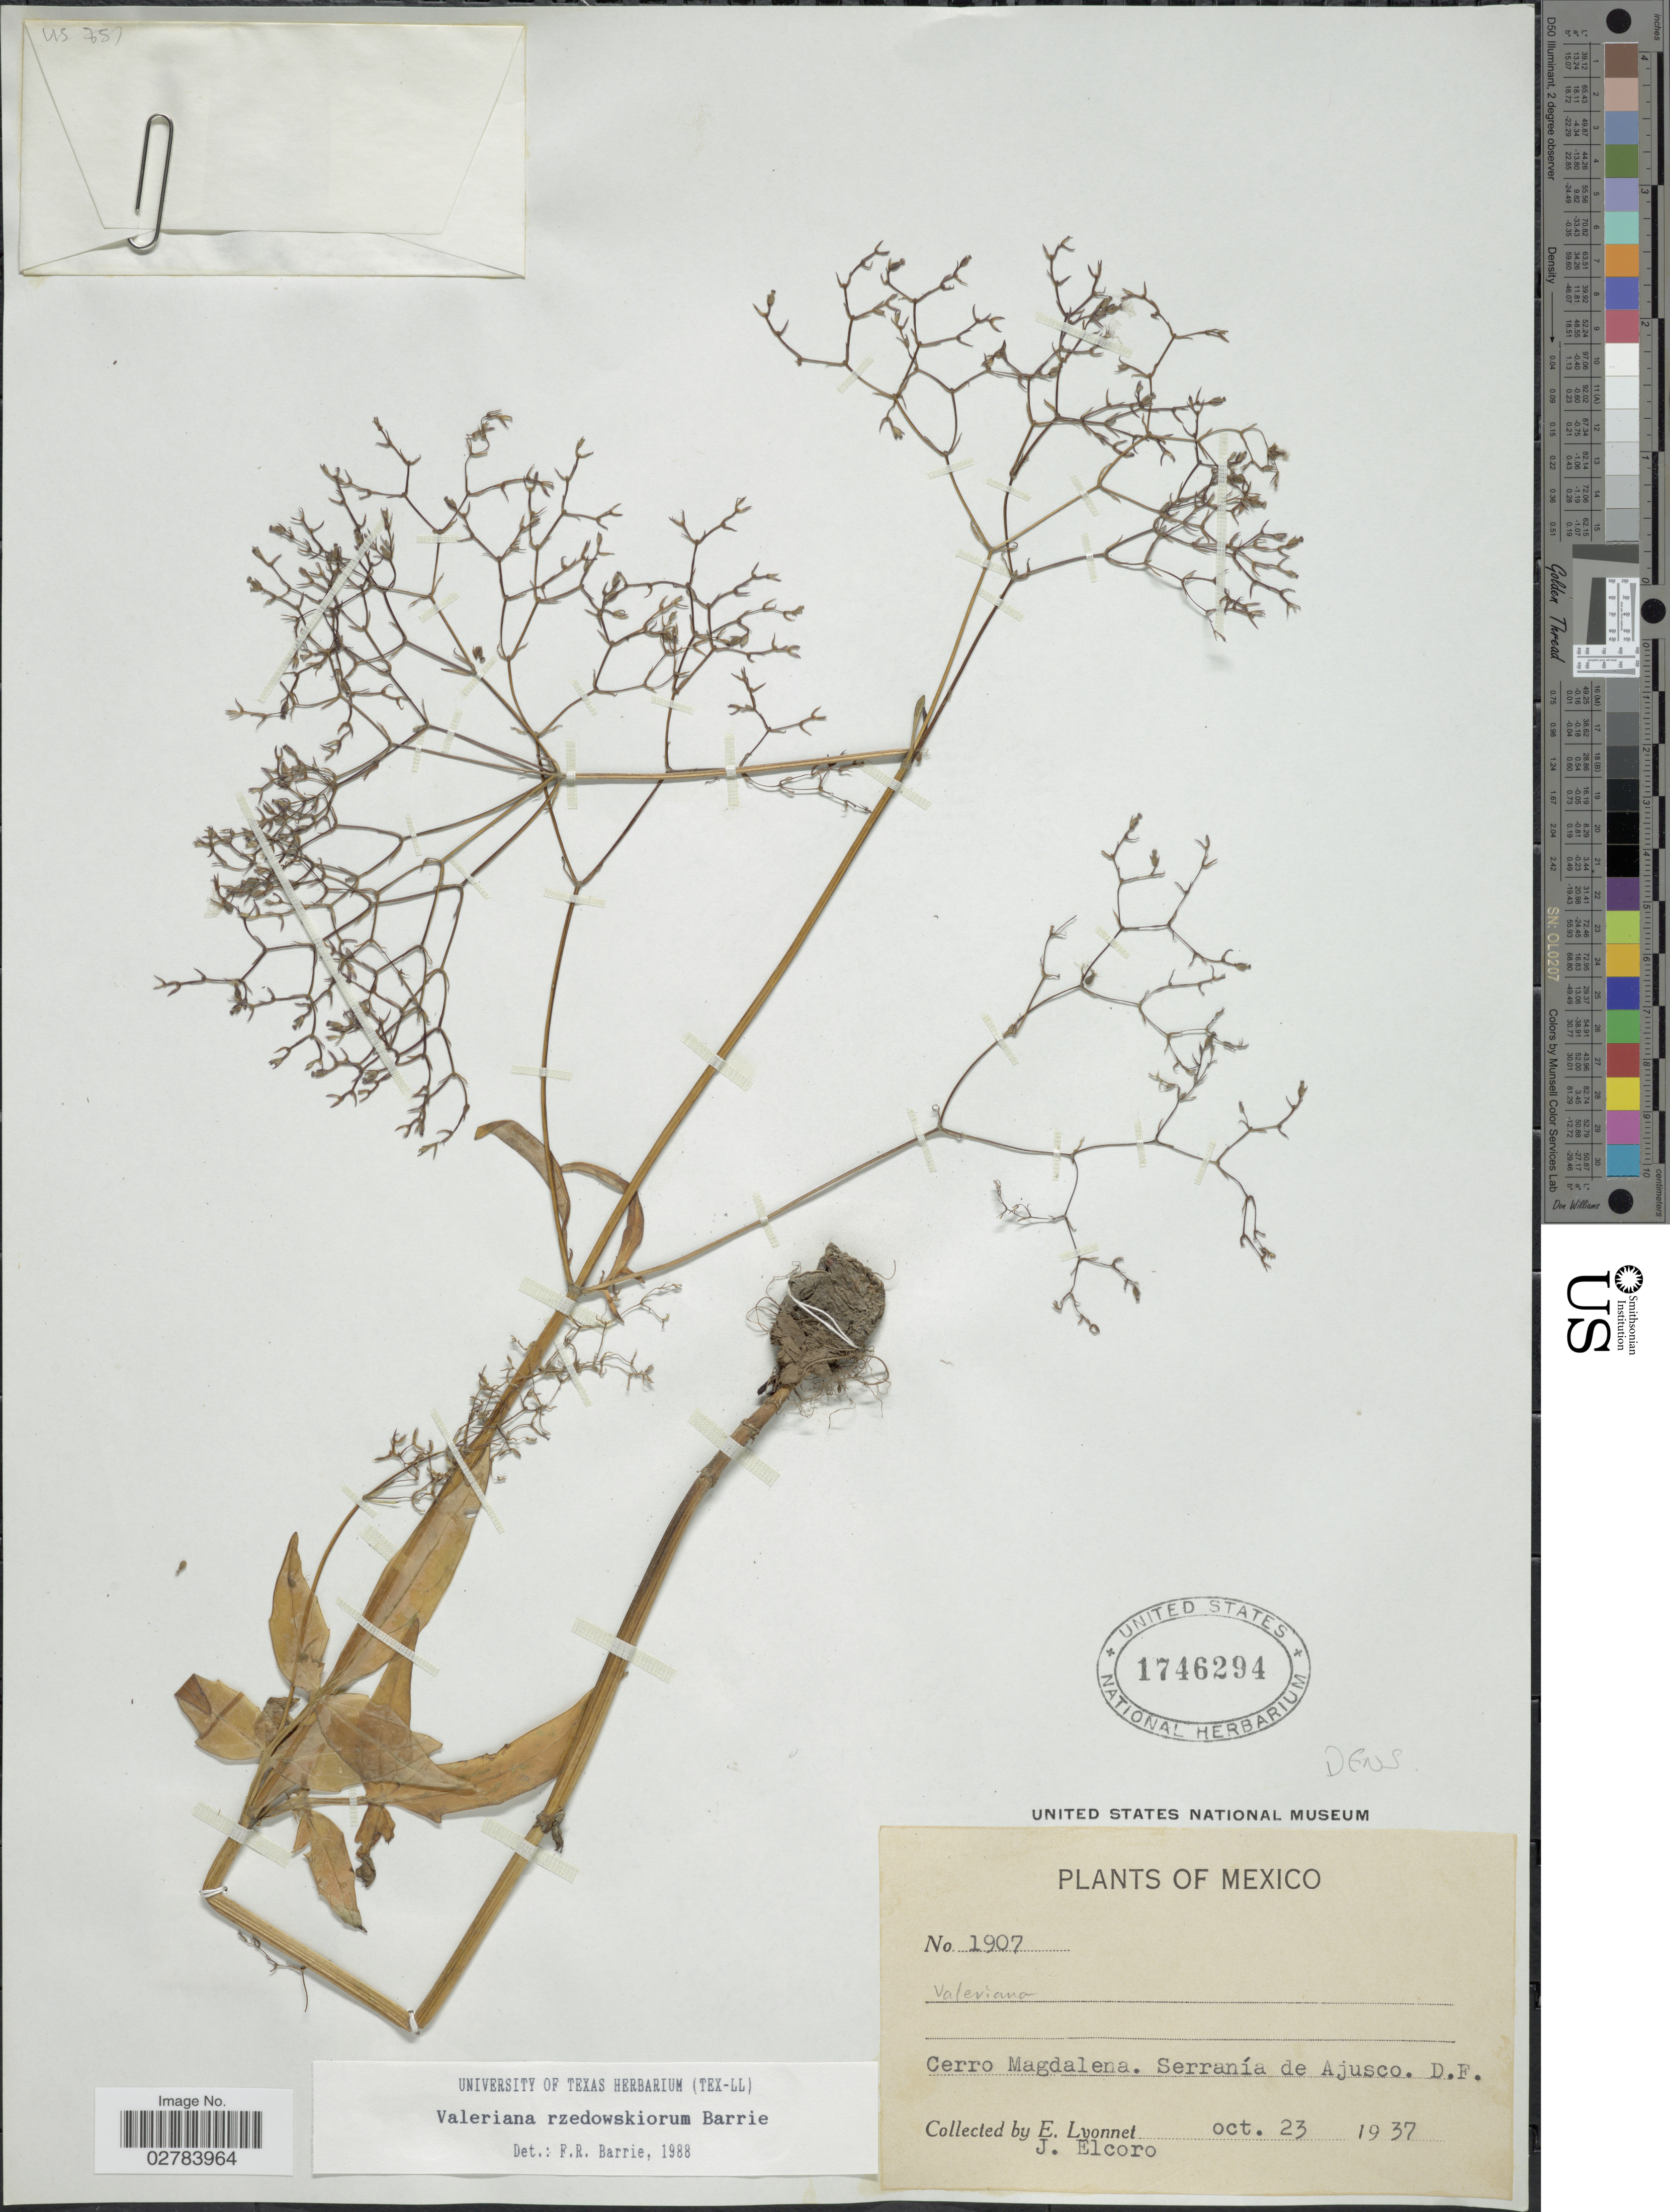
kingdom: Plantae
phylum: Tracheophyta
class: Magnoliopsida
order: Dipsacales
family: Caprifoliaceae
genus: Valeriana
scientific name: Valeriana rzedowskiorum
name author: Barrie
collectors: E. Lyonnet & J. Elcoro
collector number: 1907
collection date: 1937-10-23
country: Mexico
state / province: Distrito Federal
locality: Cerro Magdalena, Serranía de Ajusco.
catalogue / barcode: US 1746294